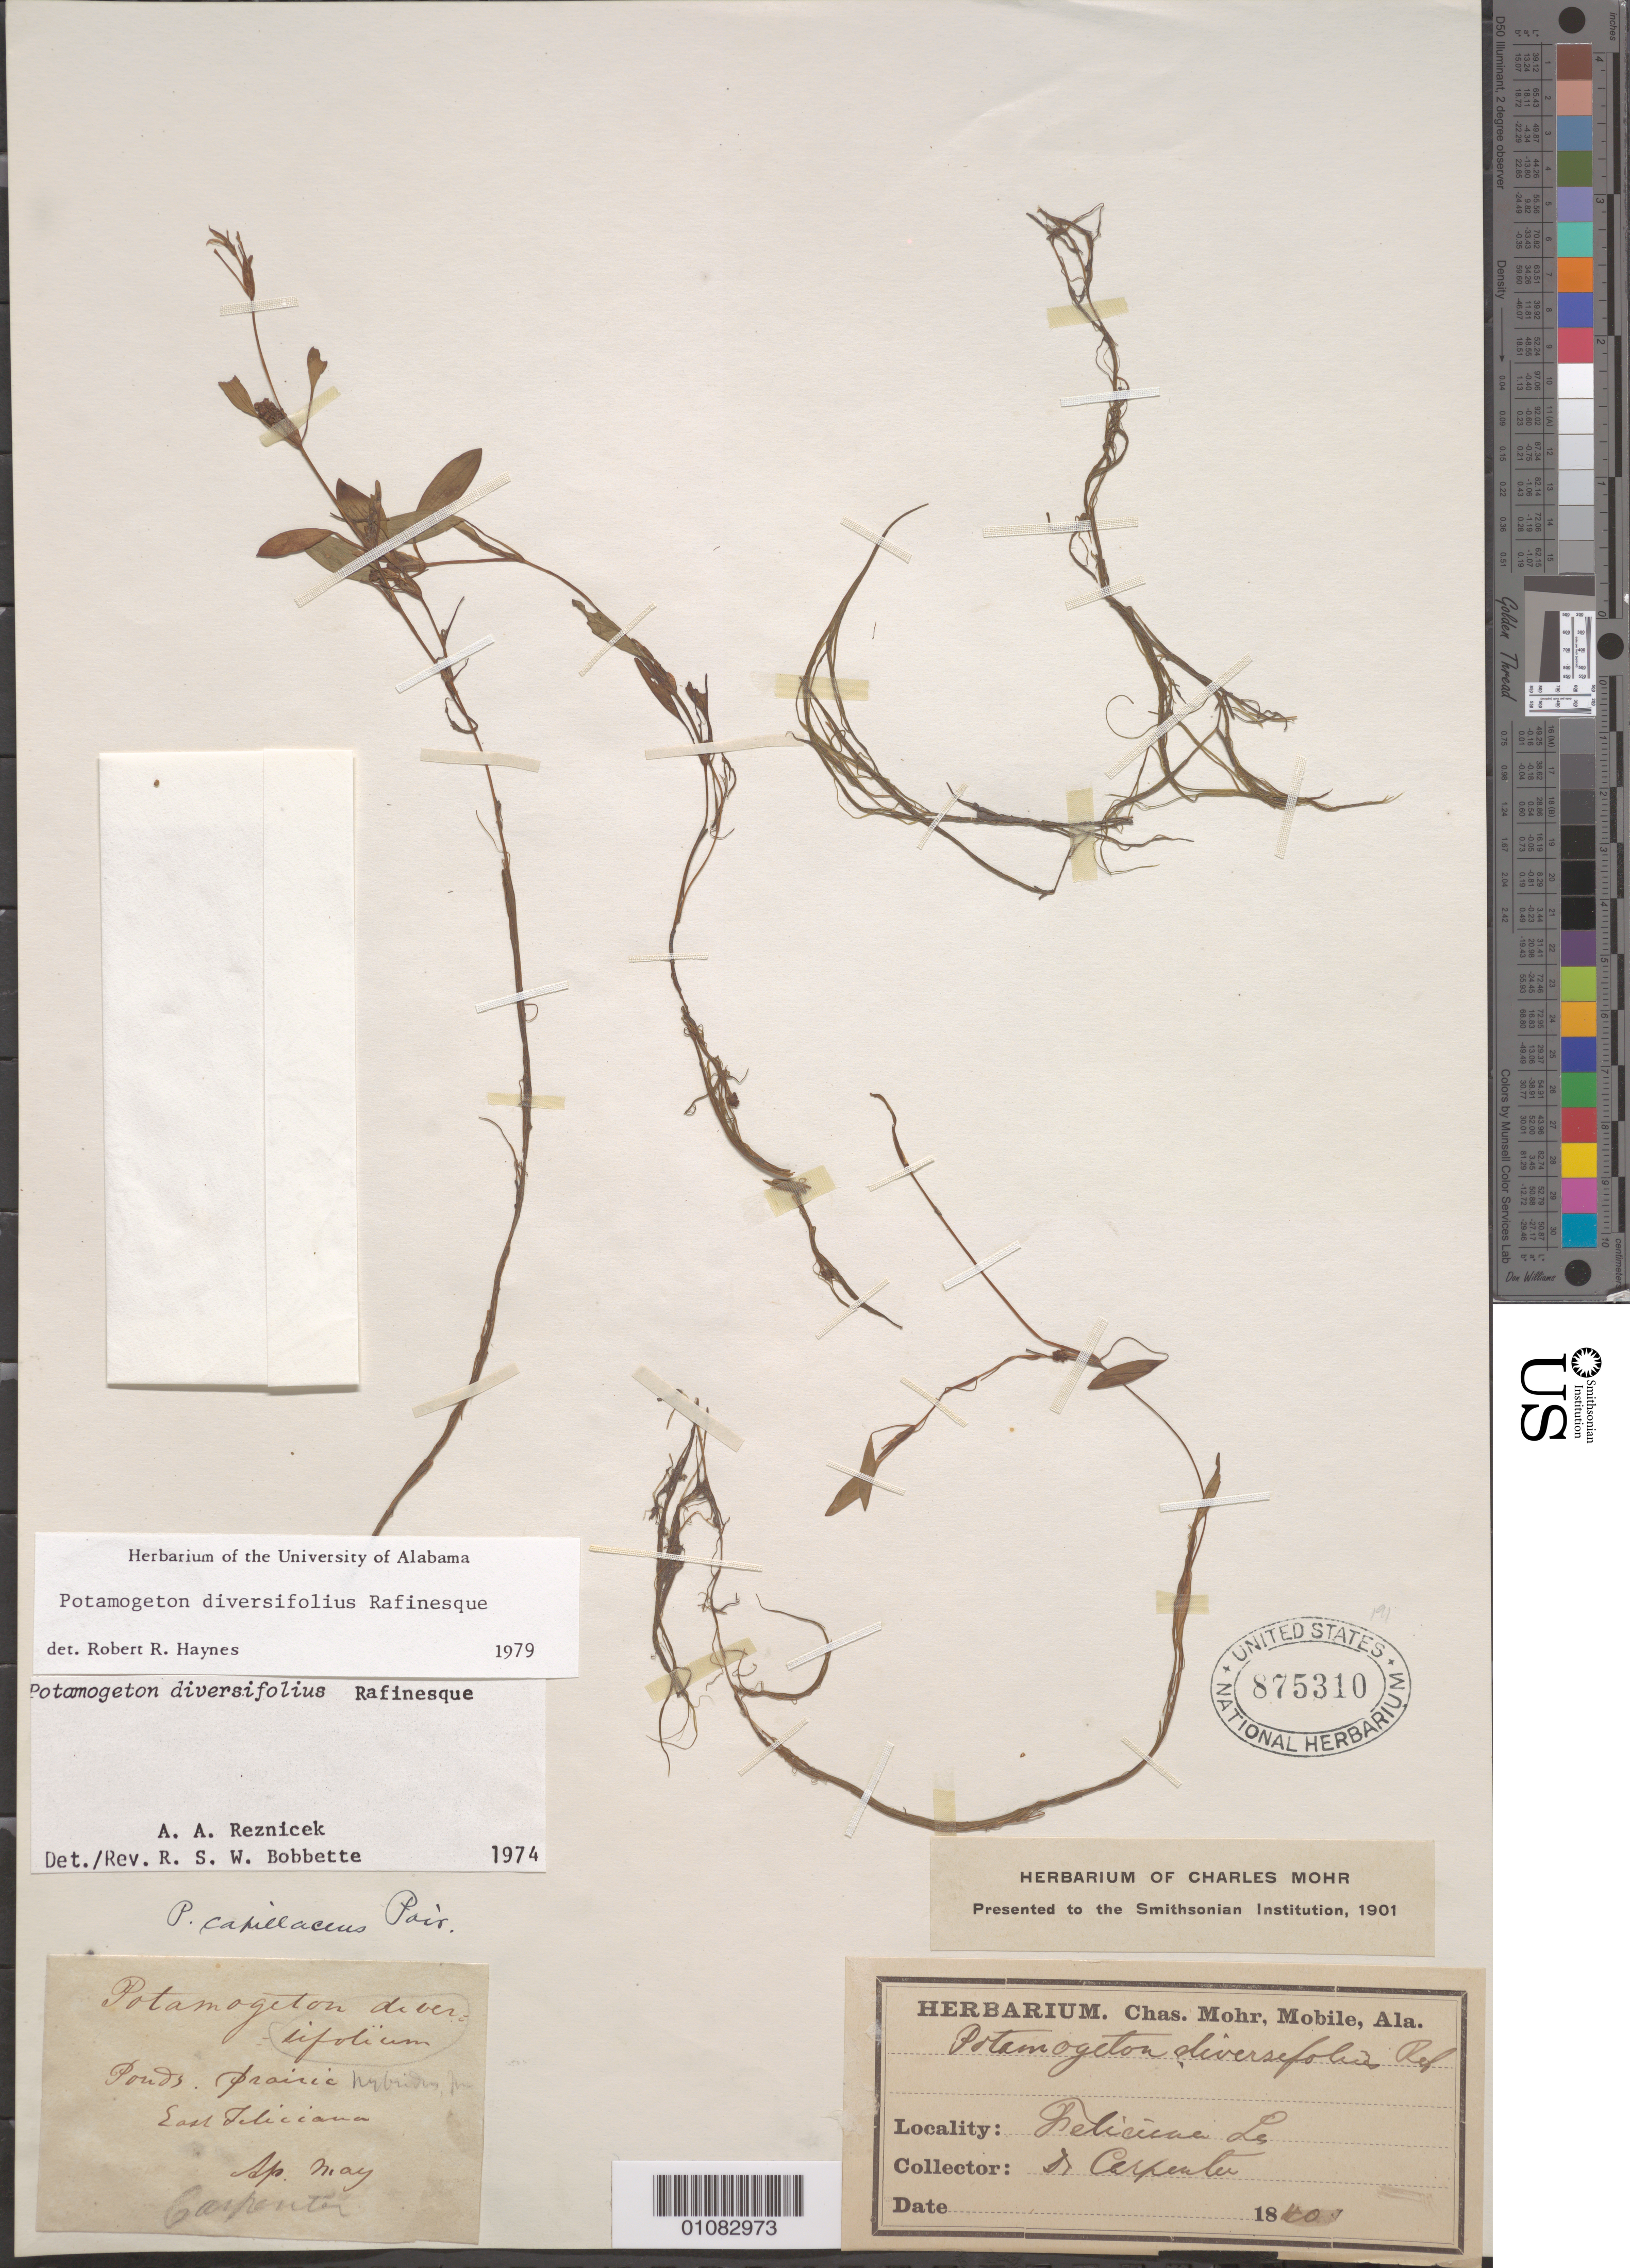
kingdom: Plantae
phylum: Tracheophyta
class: Liliopsida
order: Alismatales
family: Potamogetonaceae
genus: Potamogeton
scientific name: Potamogeton diversifolius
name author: Raf.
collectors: -. Carpenter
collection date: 1840-05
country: United States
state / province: Louisiana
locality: East Feliciana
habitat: Ponds in prairie.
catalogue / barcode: US 875310